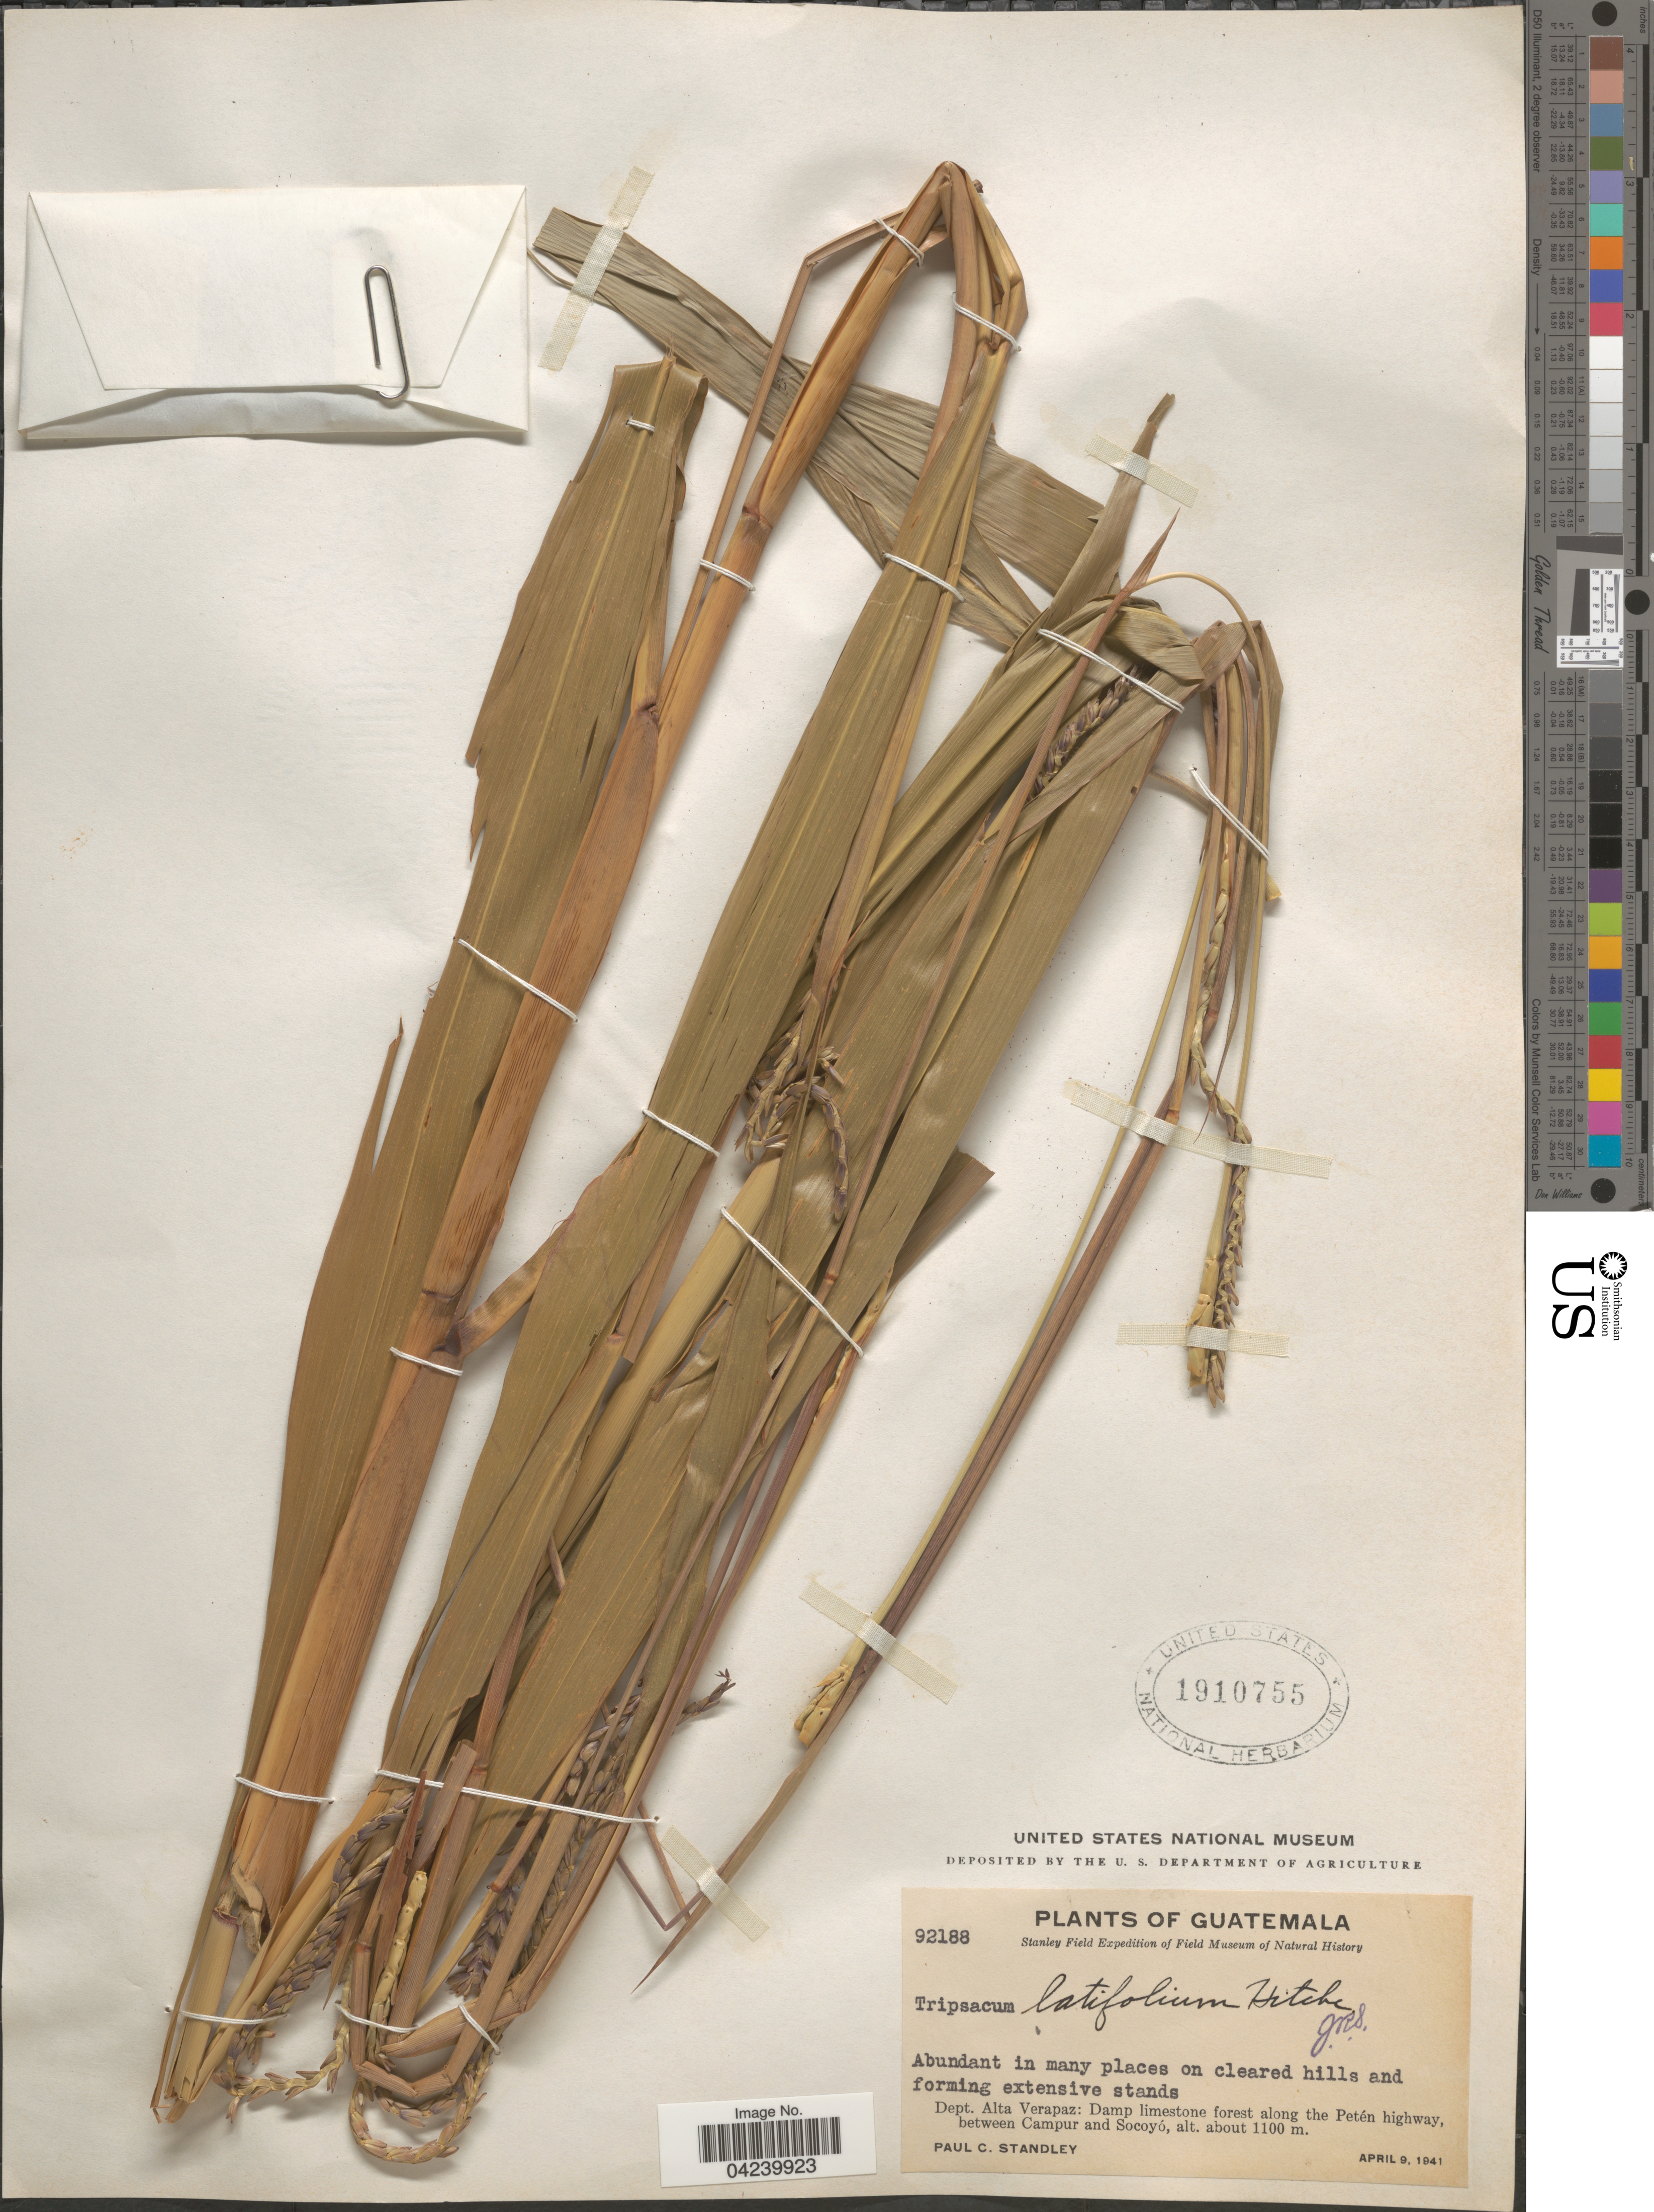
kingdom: Plantae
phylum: Tracheophyta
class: Liliopsida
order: Poales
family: Poaceae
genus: Tripsacum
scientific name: Tripsacum latifolium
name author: Hitchc.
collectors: P. C. Standley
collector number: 92188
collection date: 1941-04-09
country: Guatemala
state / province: Alta Verapaz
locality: Stanley Field Expedition. Abundant in many places on cleared hills and forming extensive stands. Dept. Alta Verapaz: Damp limestone forest along the Petén highway, between Campur and Socoyó.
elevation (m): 1100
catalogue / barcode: US 1910755